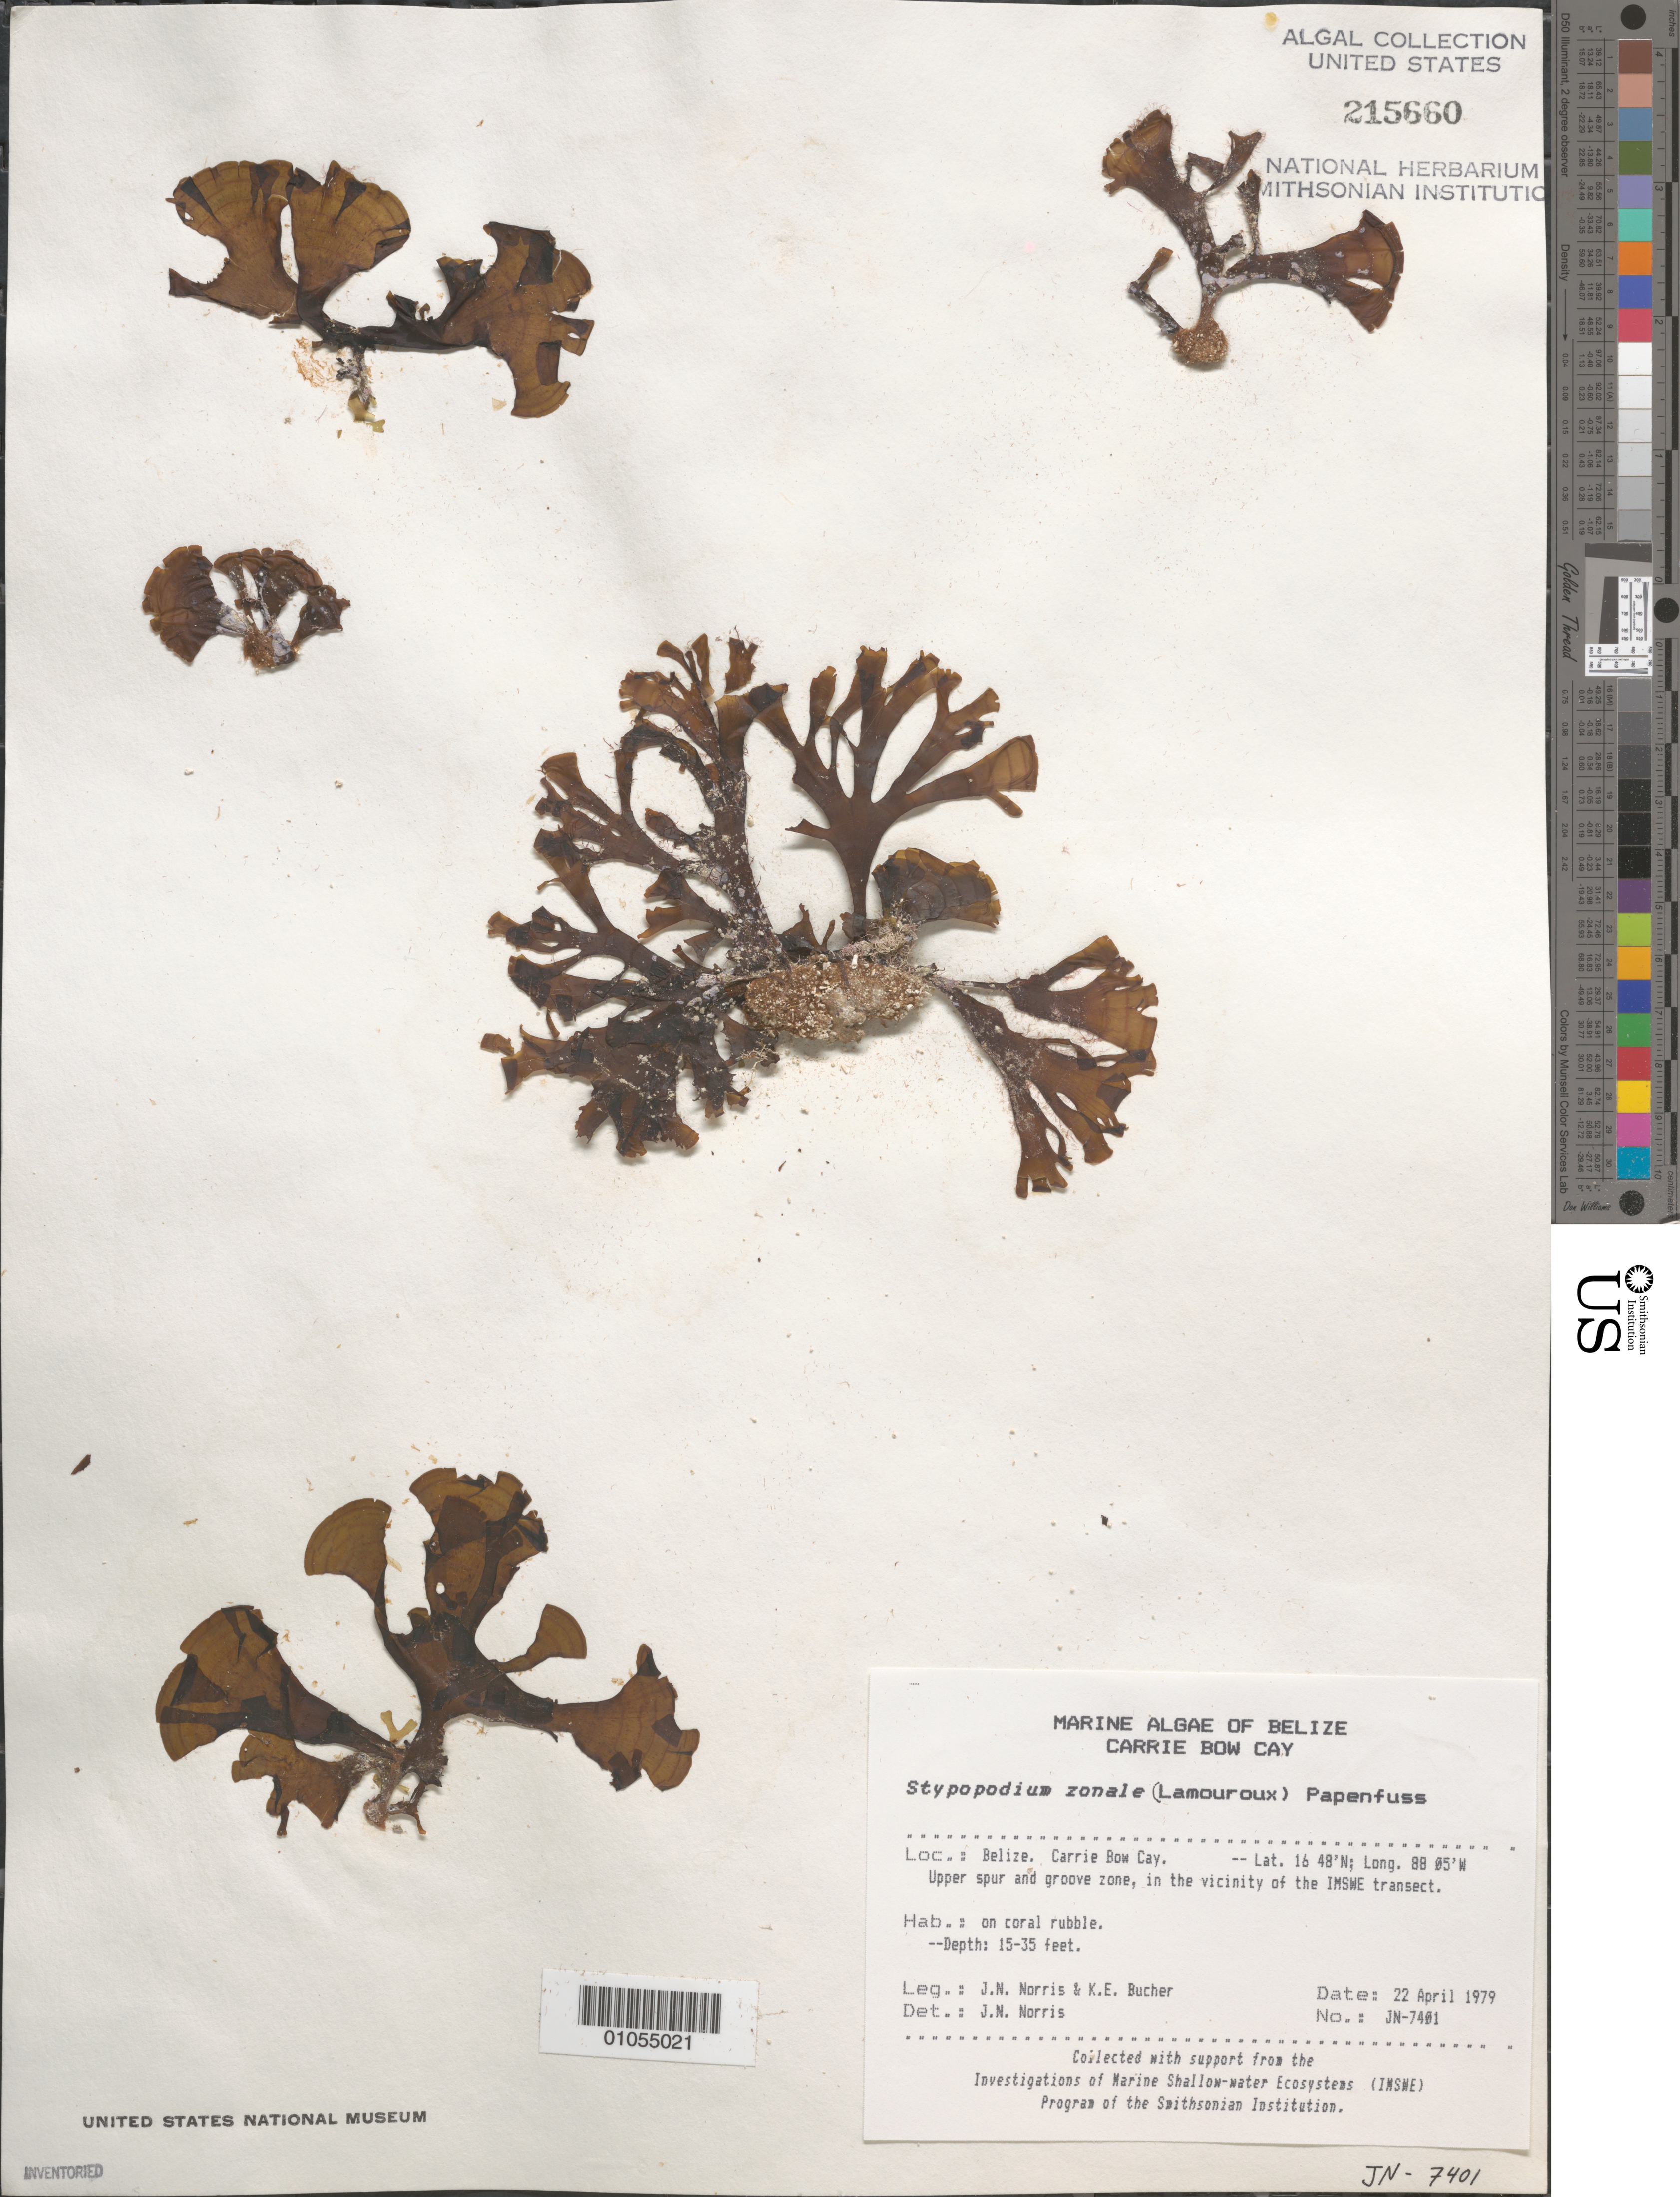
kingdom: Chromista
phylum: Ochrophyta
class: Phaeophyceae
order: Dictyotales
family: Dictyotaceae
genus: Stypopodium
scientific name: Stypopodium zonale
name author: (J.V.Lamouroux) Papenf.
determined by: Norris, James N.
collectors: J. N. Norris & K. E. Bucher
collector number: JN-7401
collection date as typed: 22 Apr 1979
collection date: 1979-04-22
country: Belize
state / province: Stann Creek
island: Carrie Bow Cay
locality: Upper spur and groove zone, in IMSWE transect area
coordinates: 16 48'N, 88 05'W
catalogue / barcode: US 215660